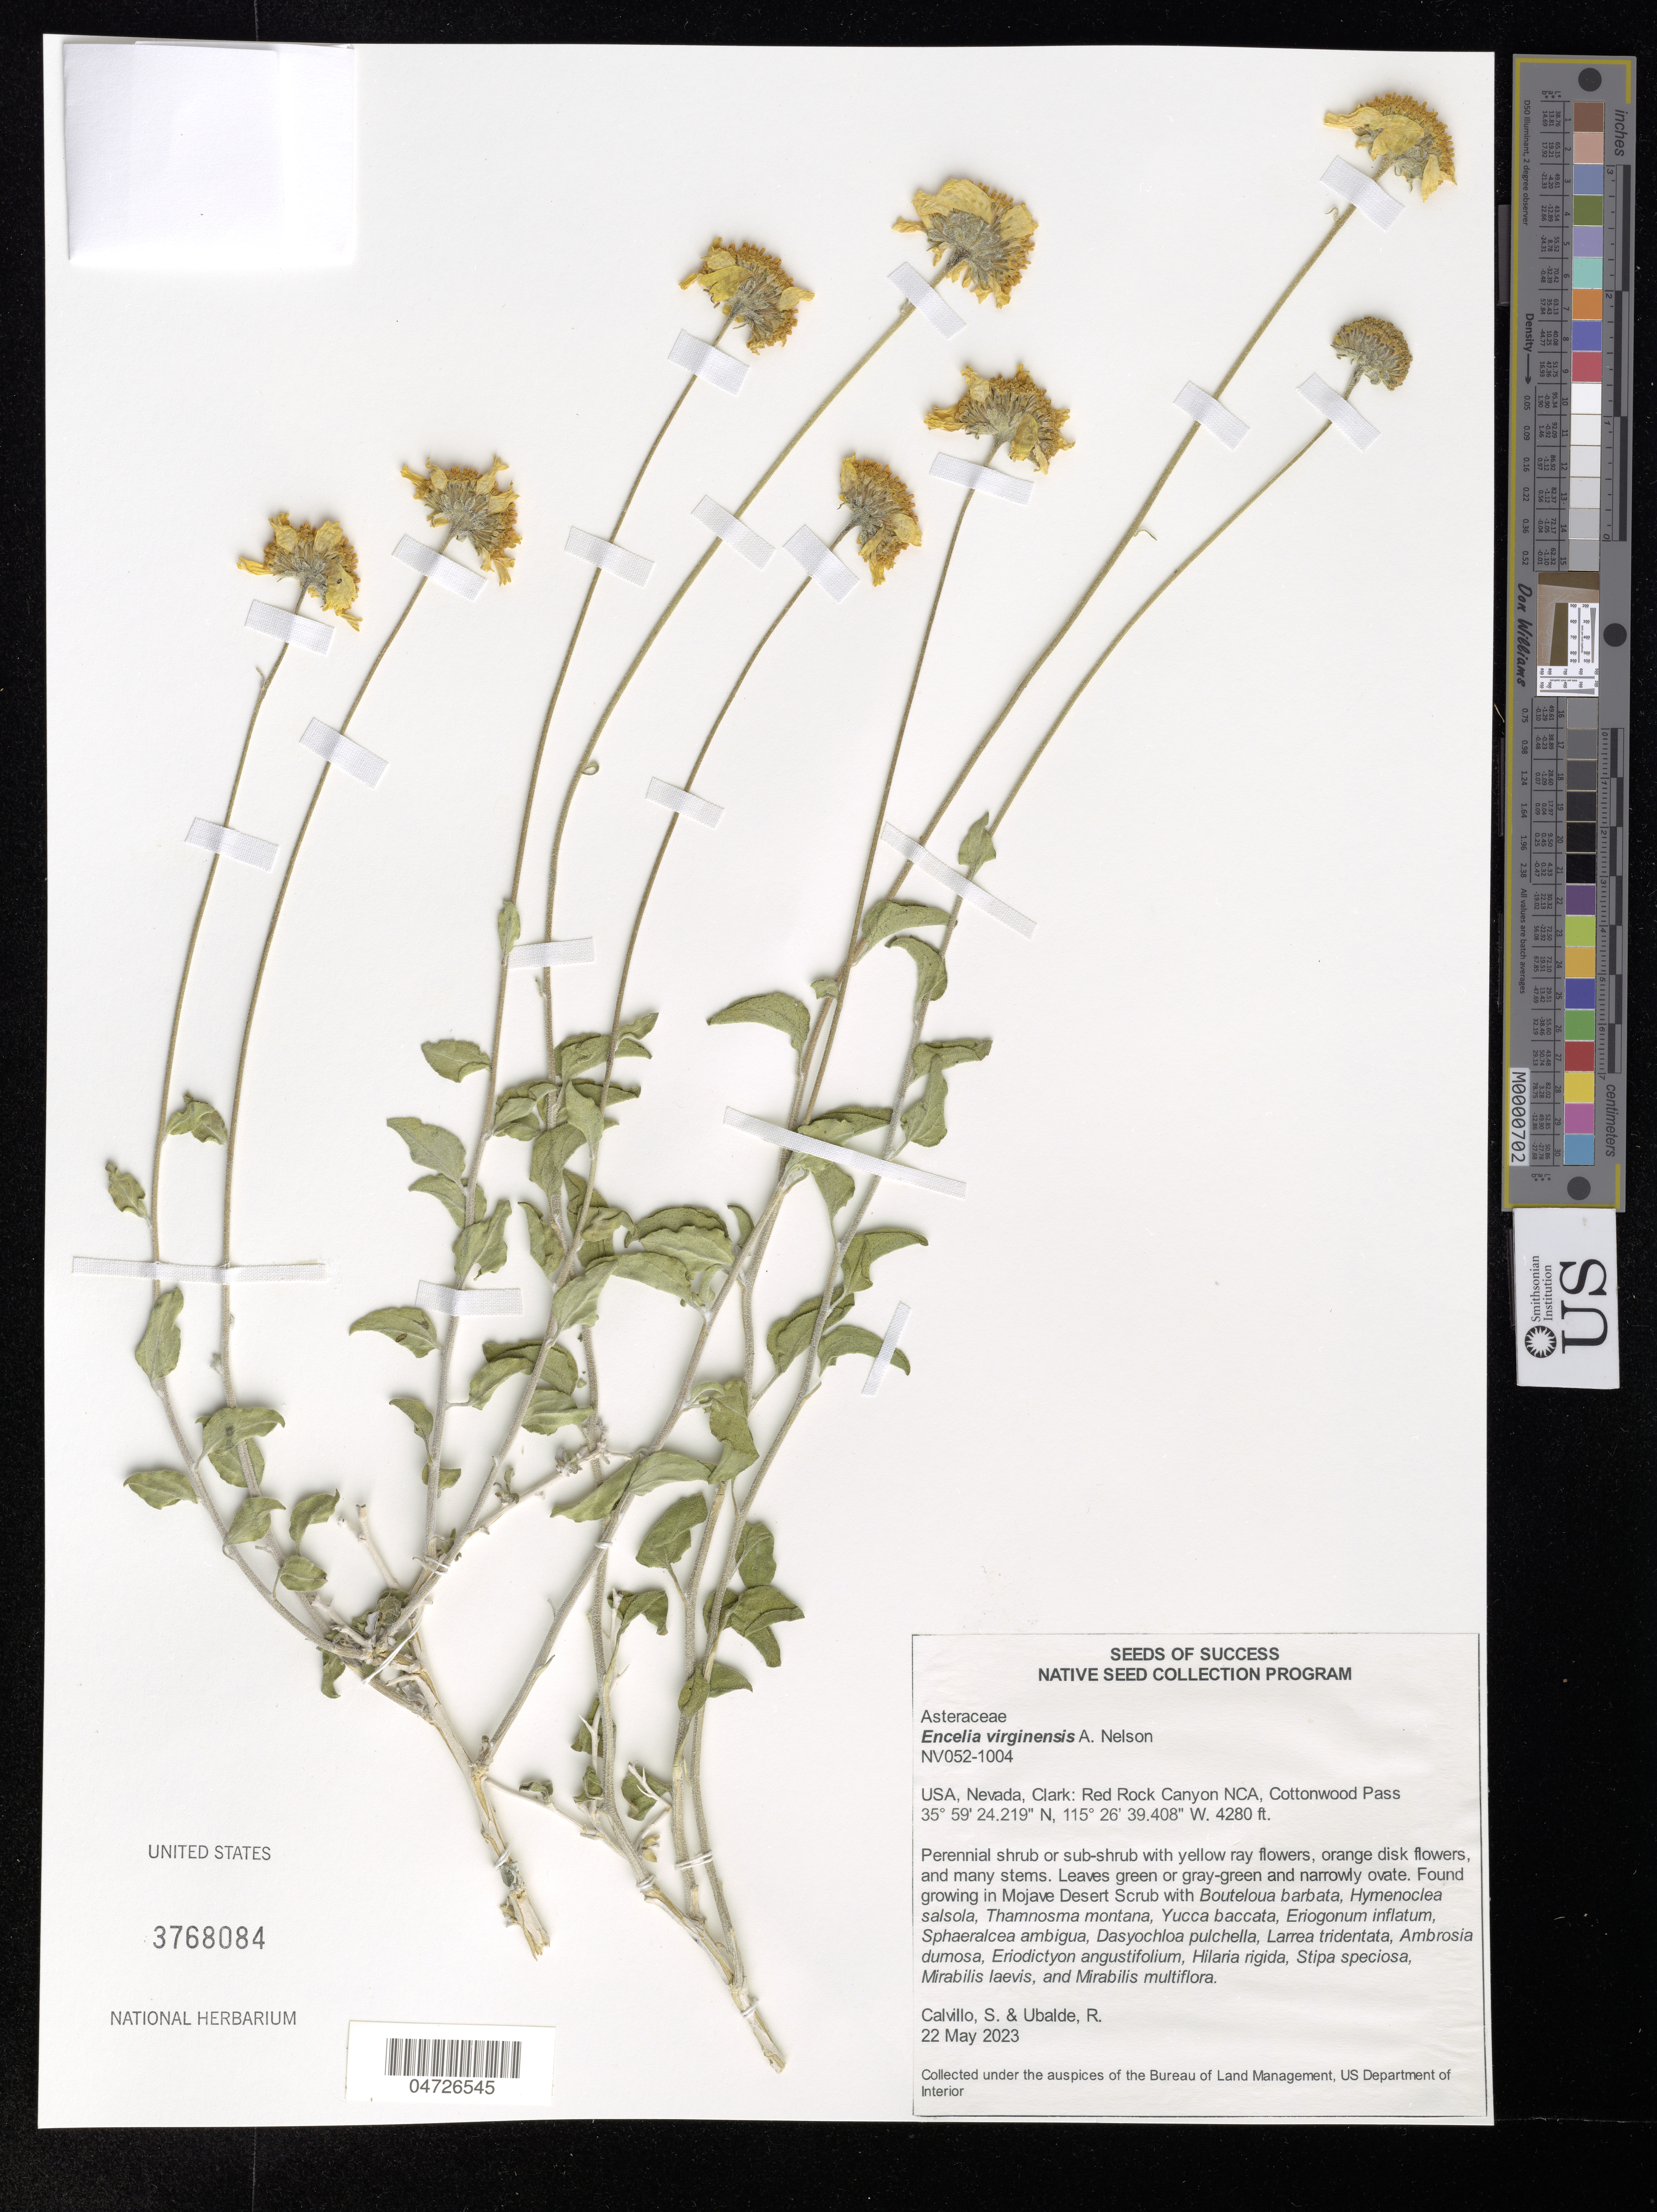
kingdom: Plantae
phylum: Tracheophyta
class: Magnoliopsida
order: Asterales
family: Asteraceae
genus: Encelia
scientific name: Encelia virginensis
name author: A. Nelson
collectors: S. Calvillo & R. Ubalde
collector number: NV052-1004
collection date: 2023-05-22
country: United States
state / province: Nevada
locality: Clark: Red Rock Canyon NCA, Cottonwood Pass.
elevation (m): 1305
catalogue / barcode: US 3768084